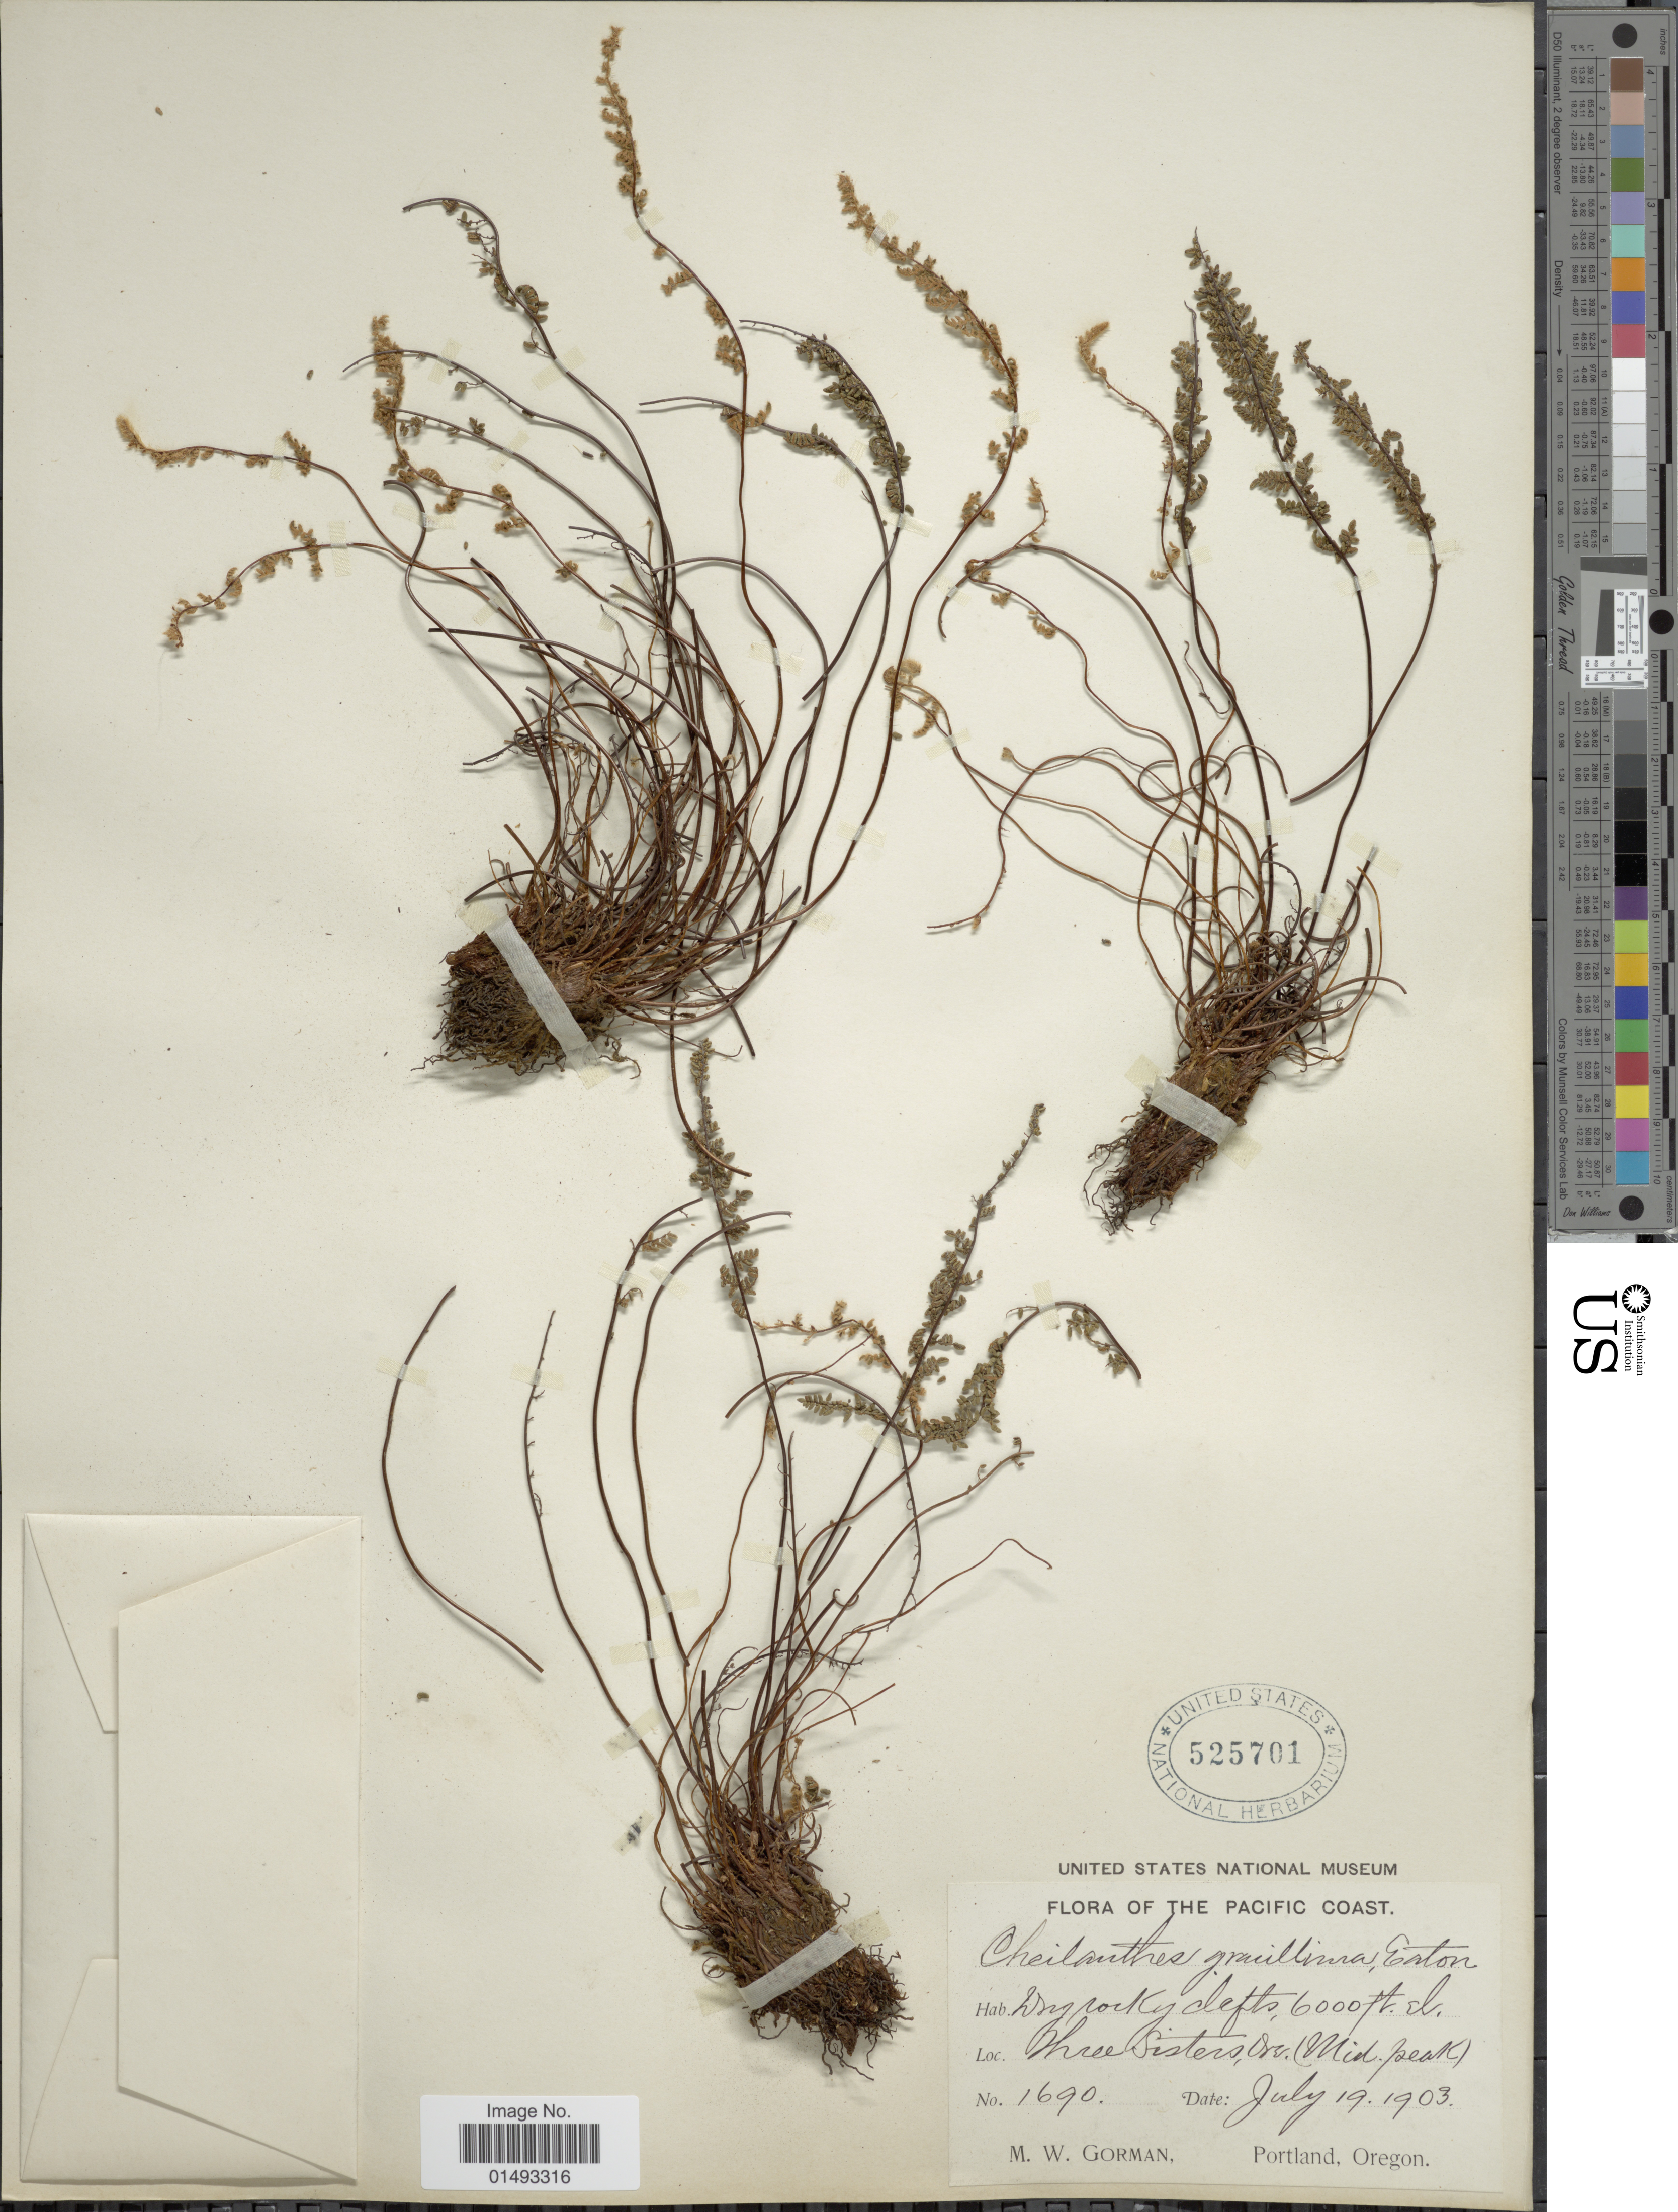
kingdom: Plantae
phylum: Tracheophyta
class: Polypodiopsida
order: Polypodiales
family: Pteridaceae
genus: Myriopteris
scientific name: Myriopteris gracillima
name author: (D.C. Eaton) J. Sm.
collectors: M. W. Gorman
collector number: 1690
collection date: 1903-07-19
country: United States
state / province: Oregon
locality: Dry rocky cliffs, THree Sisiters, (Mid. Peak)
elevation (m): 1829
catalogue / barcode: US 525701